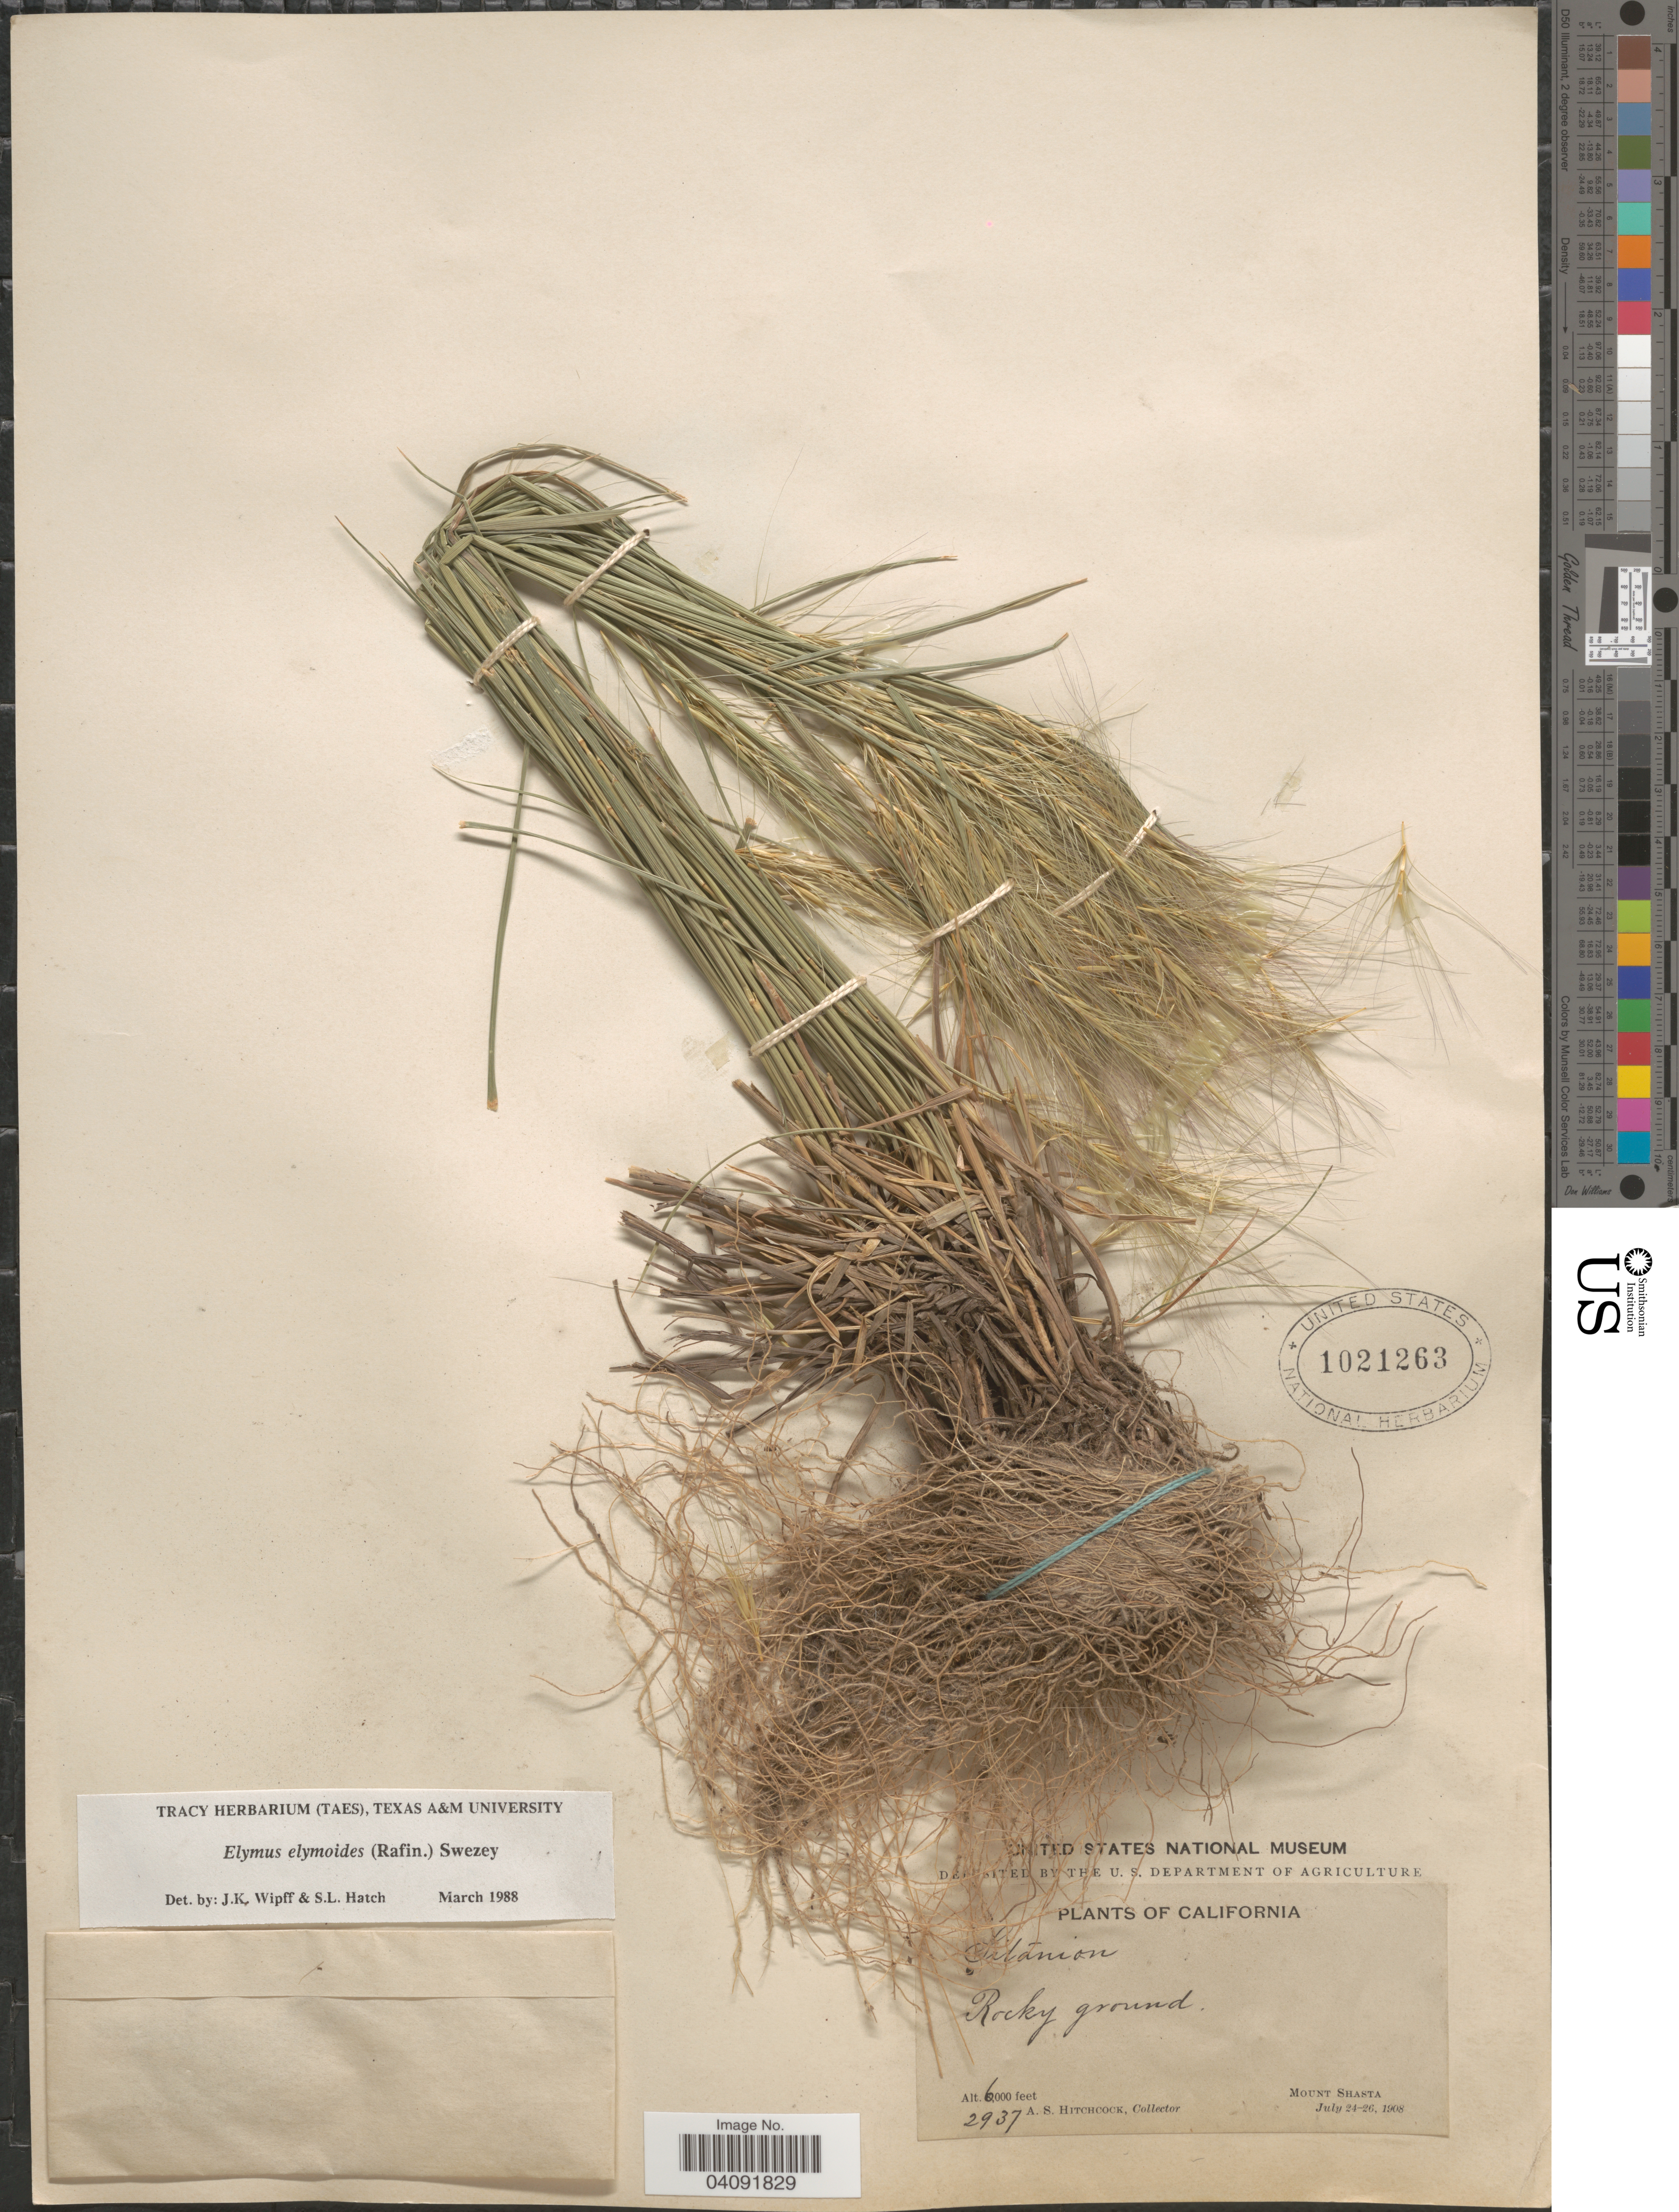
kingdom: Plantae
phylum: Tracheophyta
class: Liliopsida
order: Poales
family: Poaceae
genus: Elymus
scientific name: Elymus elymoides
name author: (Raf.) Swezey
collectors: A. S. Hitchcock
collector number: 2937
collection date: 1908-07-24/1908-07-26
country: United States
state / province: California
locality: Rocky ground. Mount Shasta.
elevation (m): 1829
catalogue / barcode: US 1021263